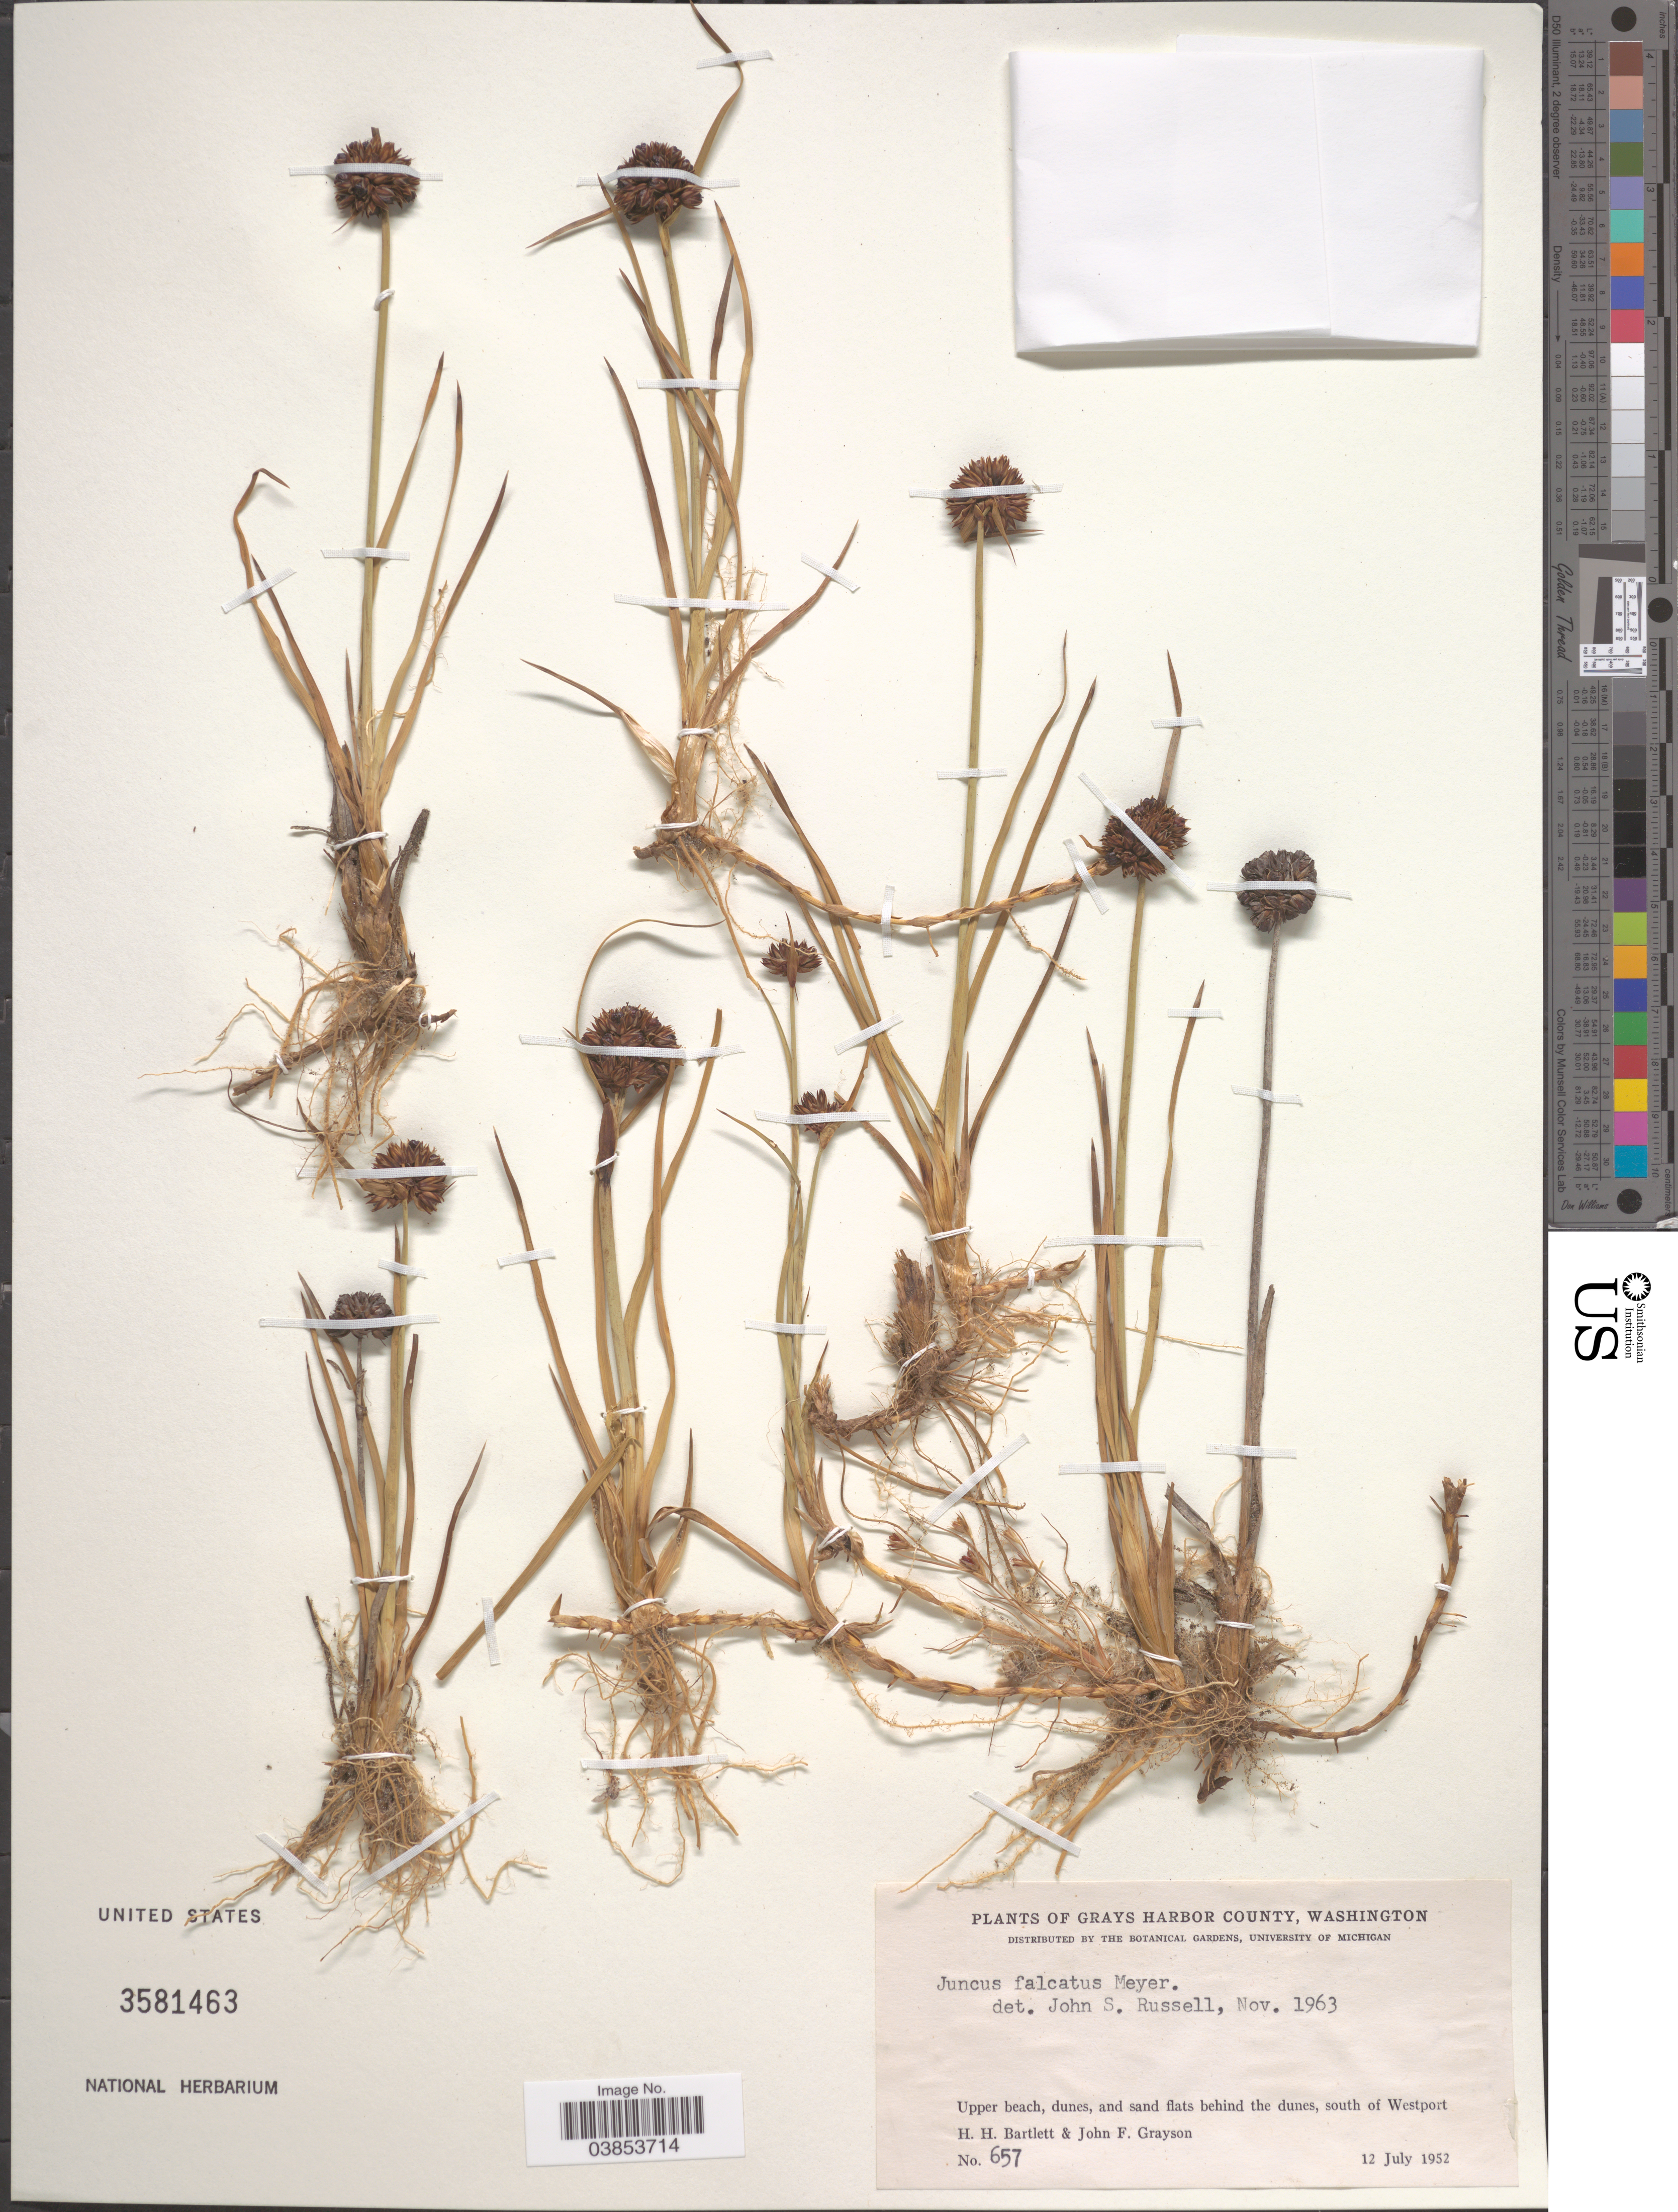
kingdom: Plantae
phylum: Tracheophyta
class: Liliopsida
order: Poales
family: Juncaceae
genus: Juncus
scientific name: Juncus falcatus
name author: E. Mey.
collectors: H. H. Bartlett & J. Grayson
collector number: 657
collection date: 1952-07-12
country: United States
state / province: Washington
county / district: Grays Harbor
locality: Grays Harbor County. Upper beach, dunes, and sand flats behind the dunes, south of Westport.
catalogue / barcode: US 3581463